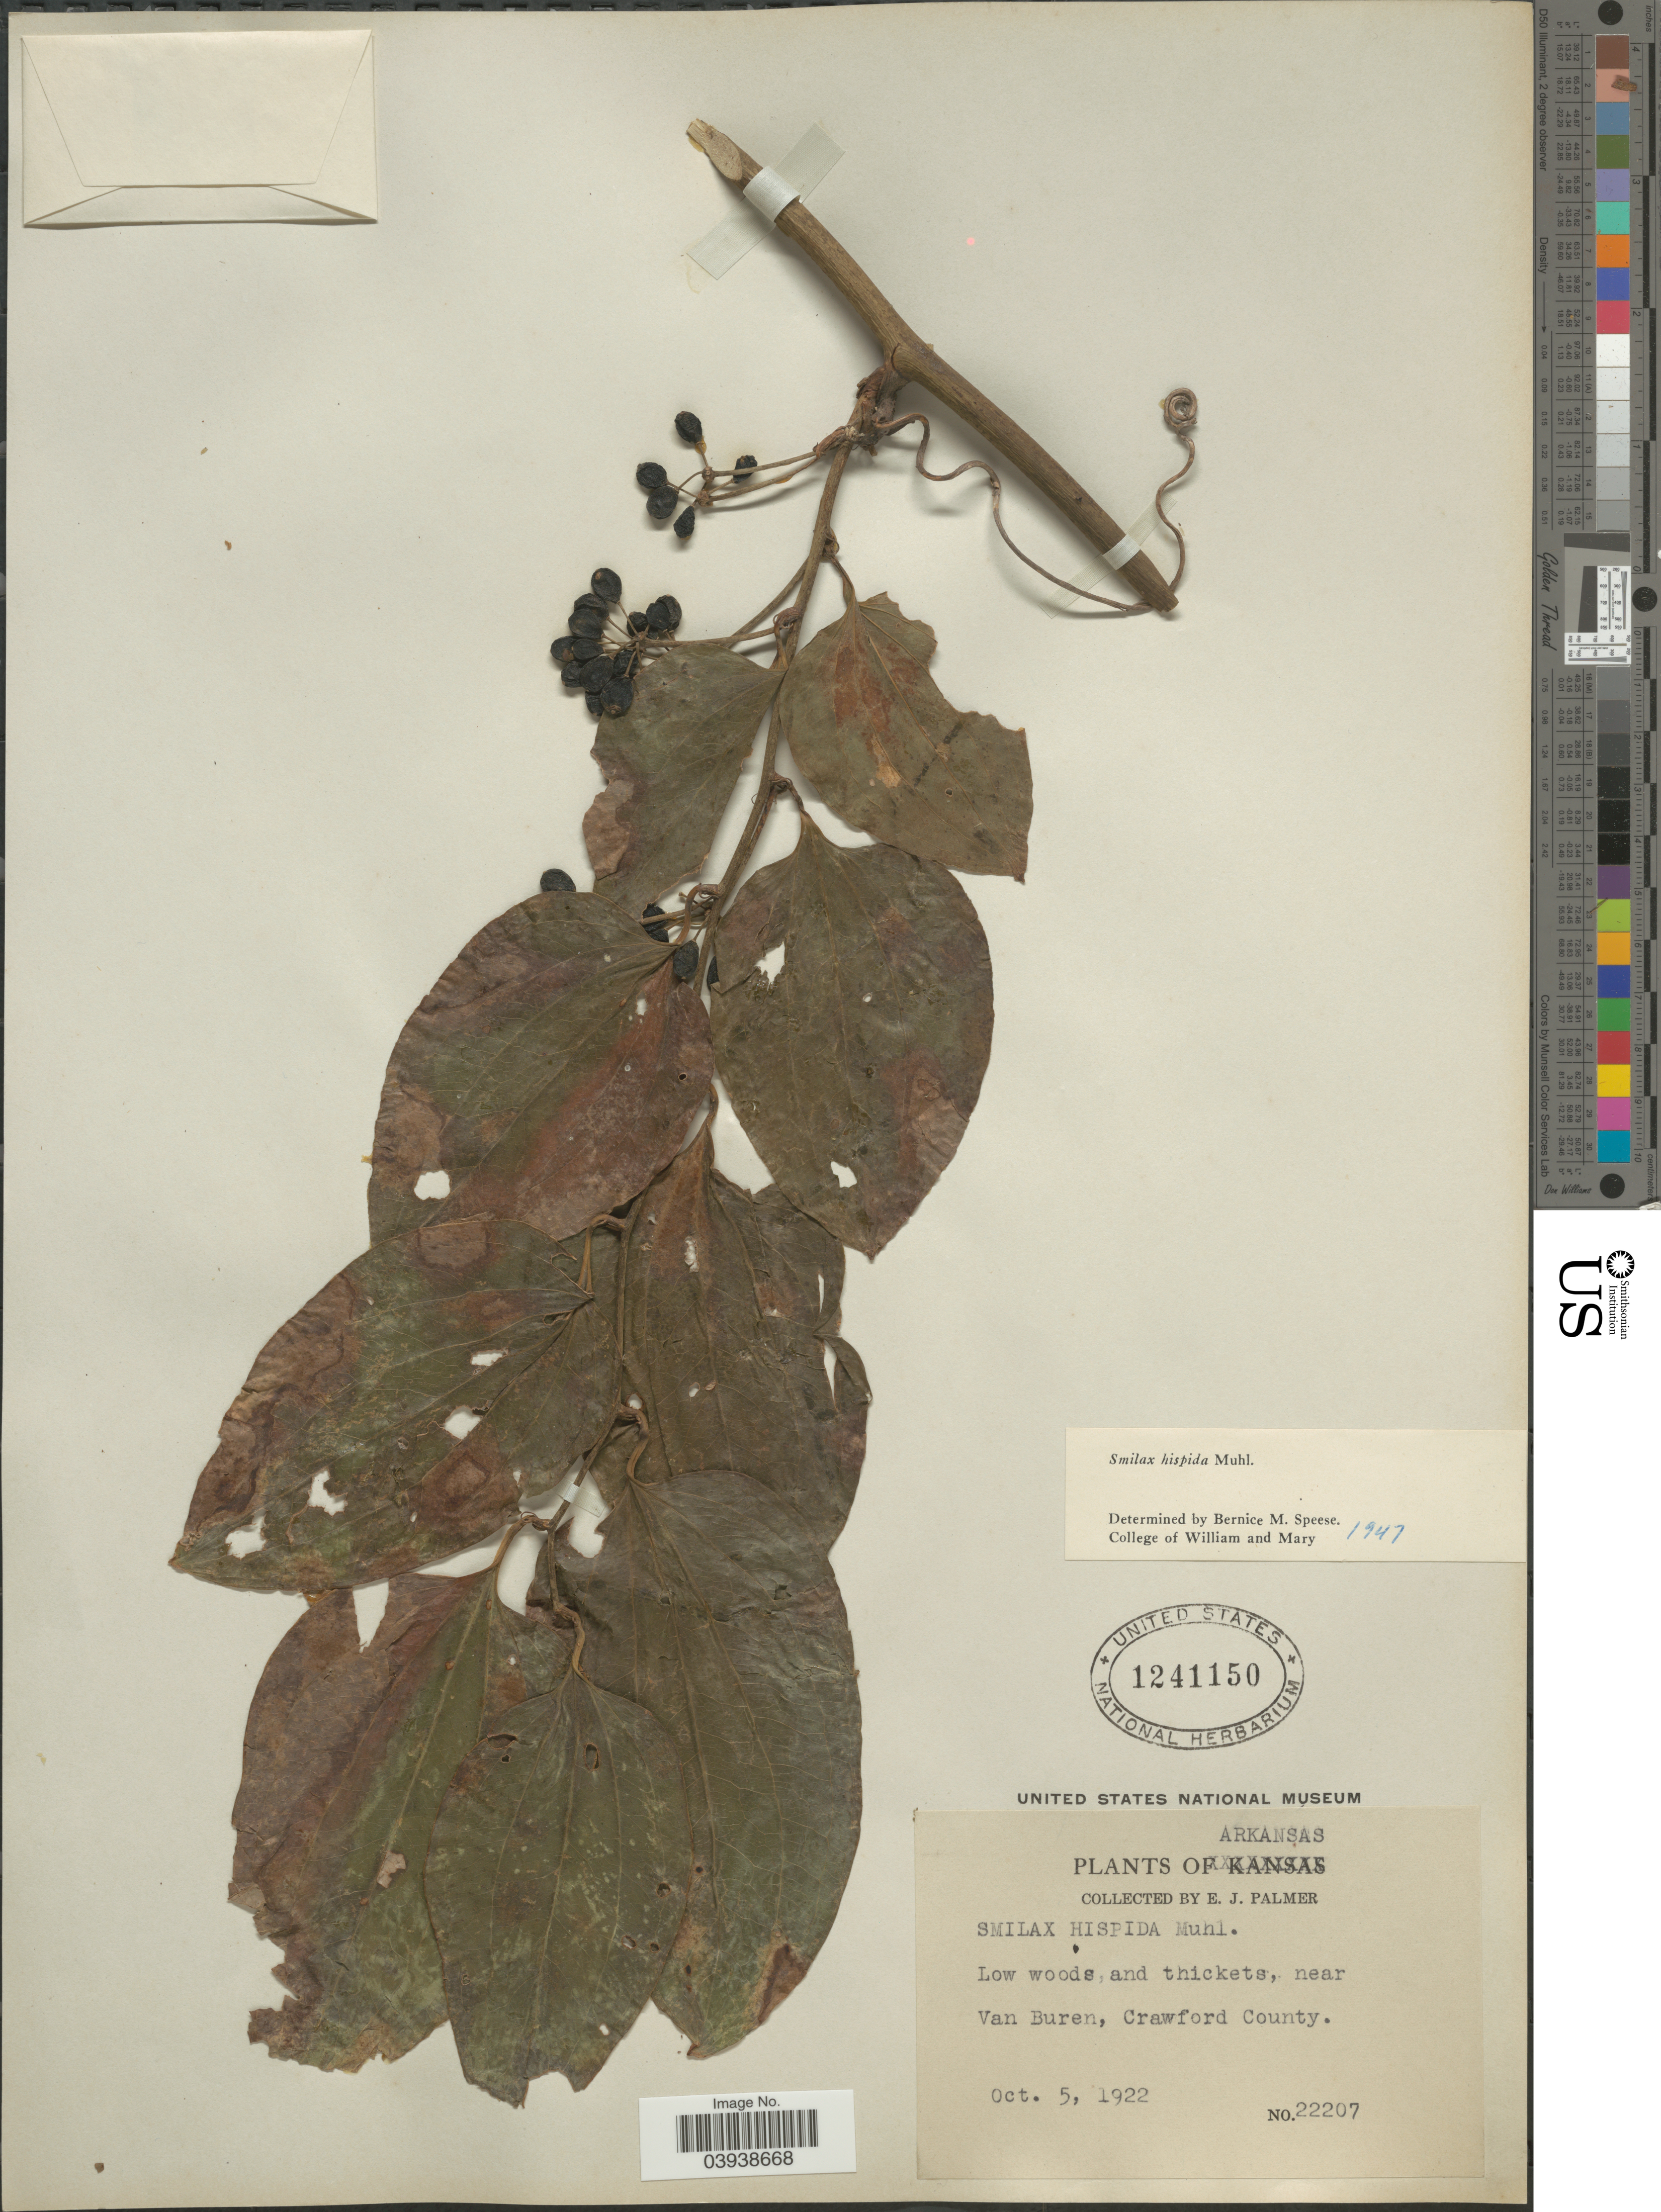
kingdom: Plantae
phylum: Tracheophyta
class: Liliopsida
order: Liliales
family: Smilacaceae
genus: Smilax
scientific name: Smilax hispida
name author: Raf.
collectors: E. J. Palmer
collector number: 22207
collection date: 1922-10-05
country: United States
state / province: Arkansas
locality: Near Van Buren, Crawford County.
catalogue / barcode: US 1241150